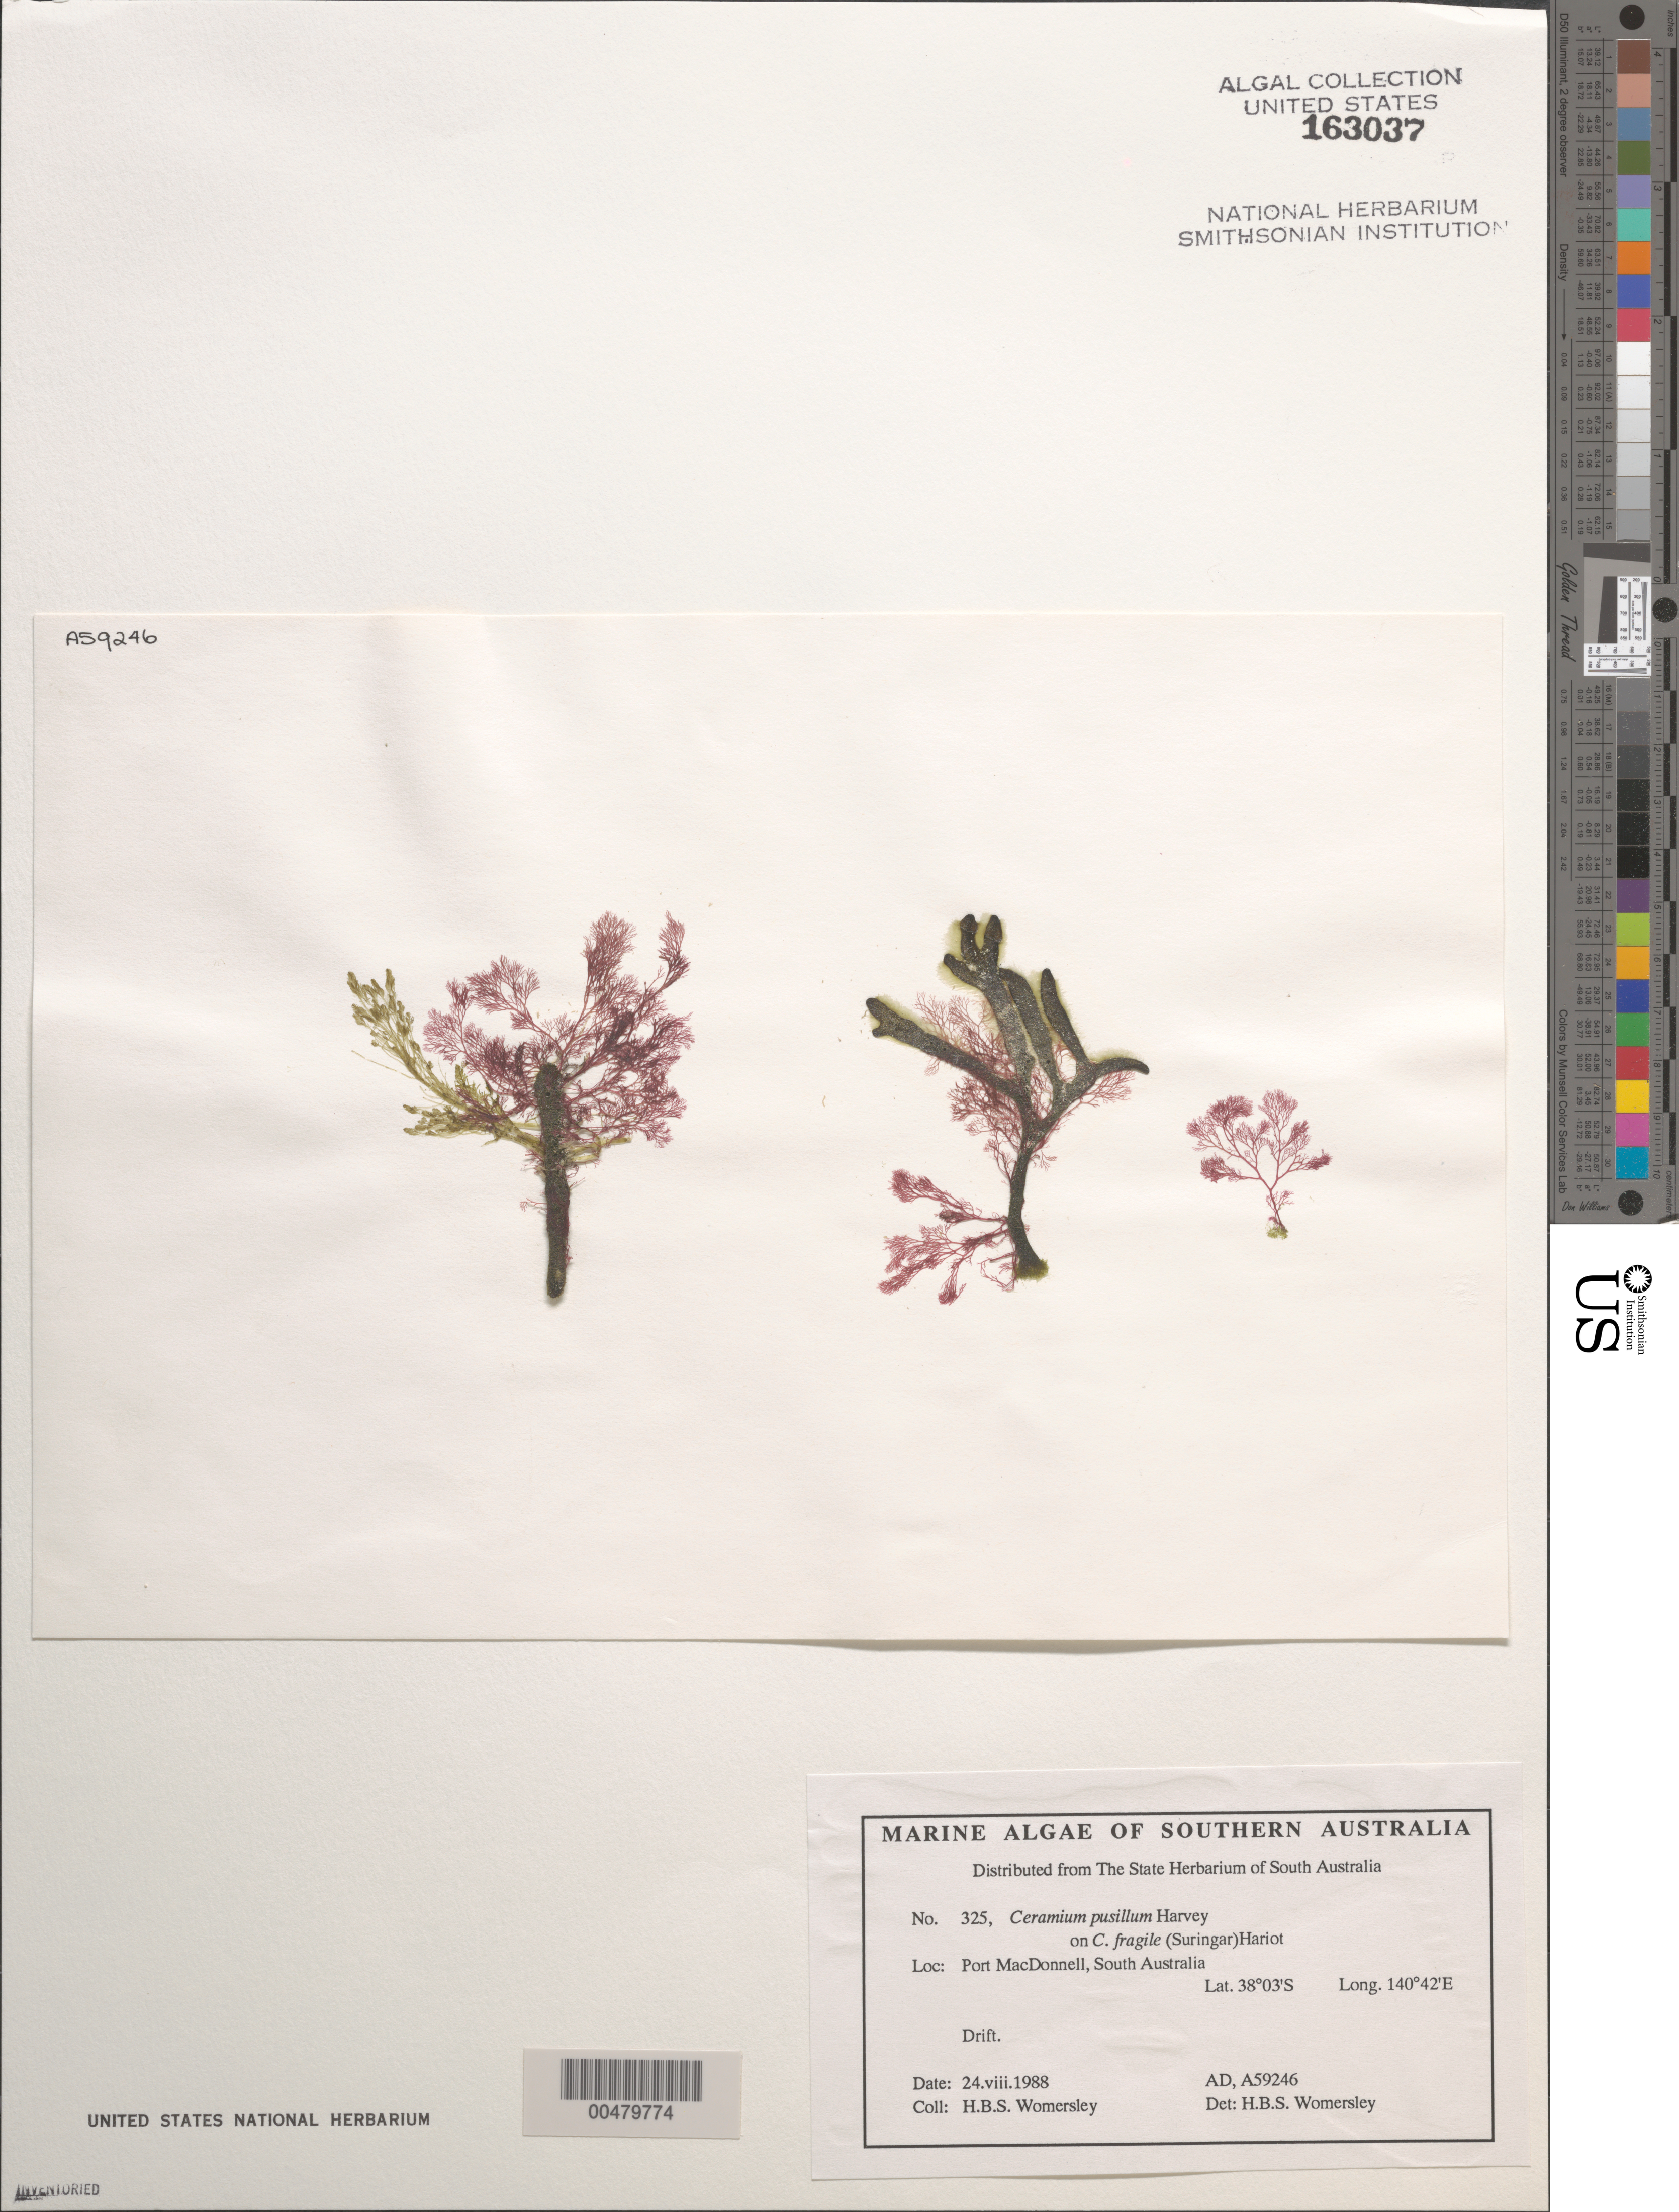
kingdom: Plantae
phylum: Rhodophyta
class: Florideophyceae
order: Ceramiales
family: Ceramiaceae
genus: Ceramium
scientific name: Ceramium pusillum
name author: Harv.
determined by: Womersley, H. B. S.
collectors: H. B. S. Womersley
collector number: Ad A59246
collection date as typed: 24 Aug 1988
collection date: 1988-08-24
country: Australia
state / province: South Australia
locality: Port MacDonnell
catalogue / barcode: US 163037